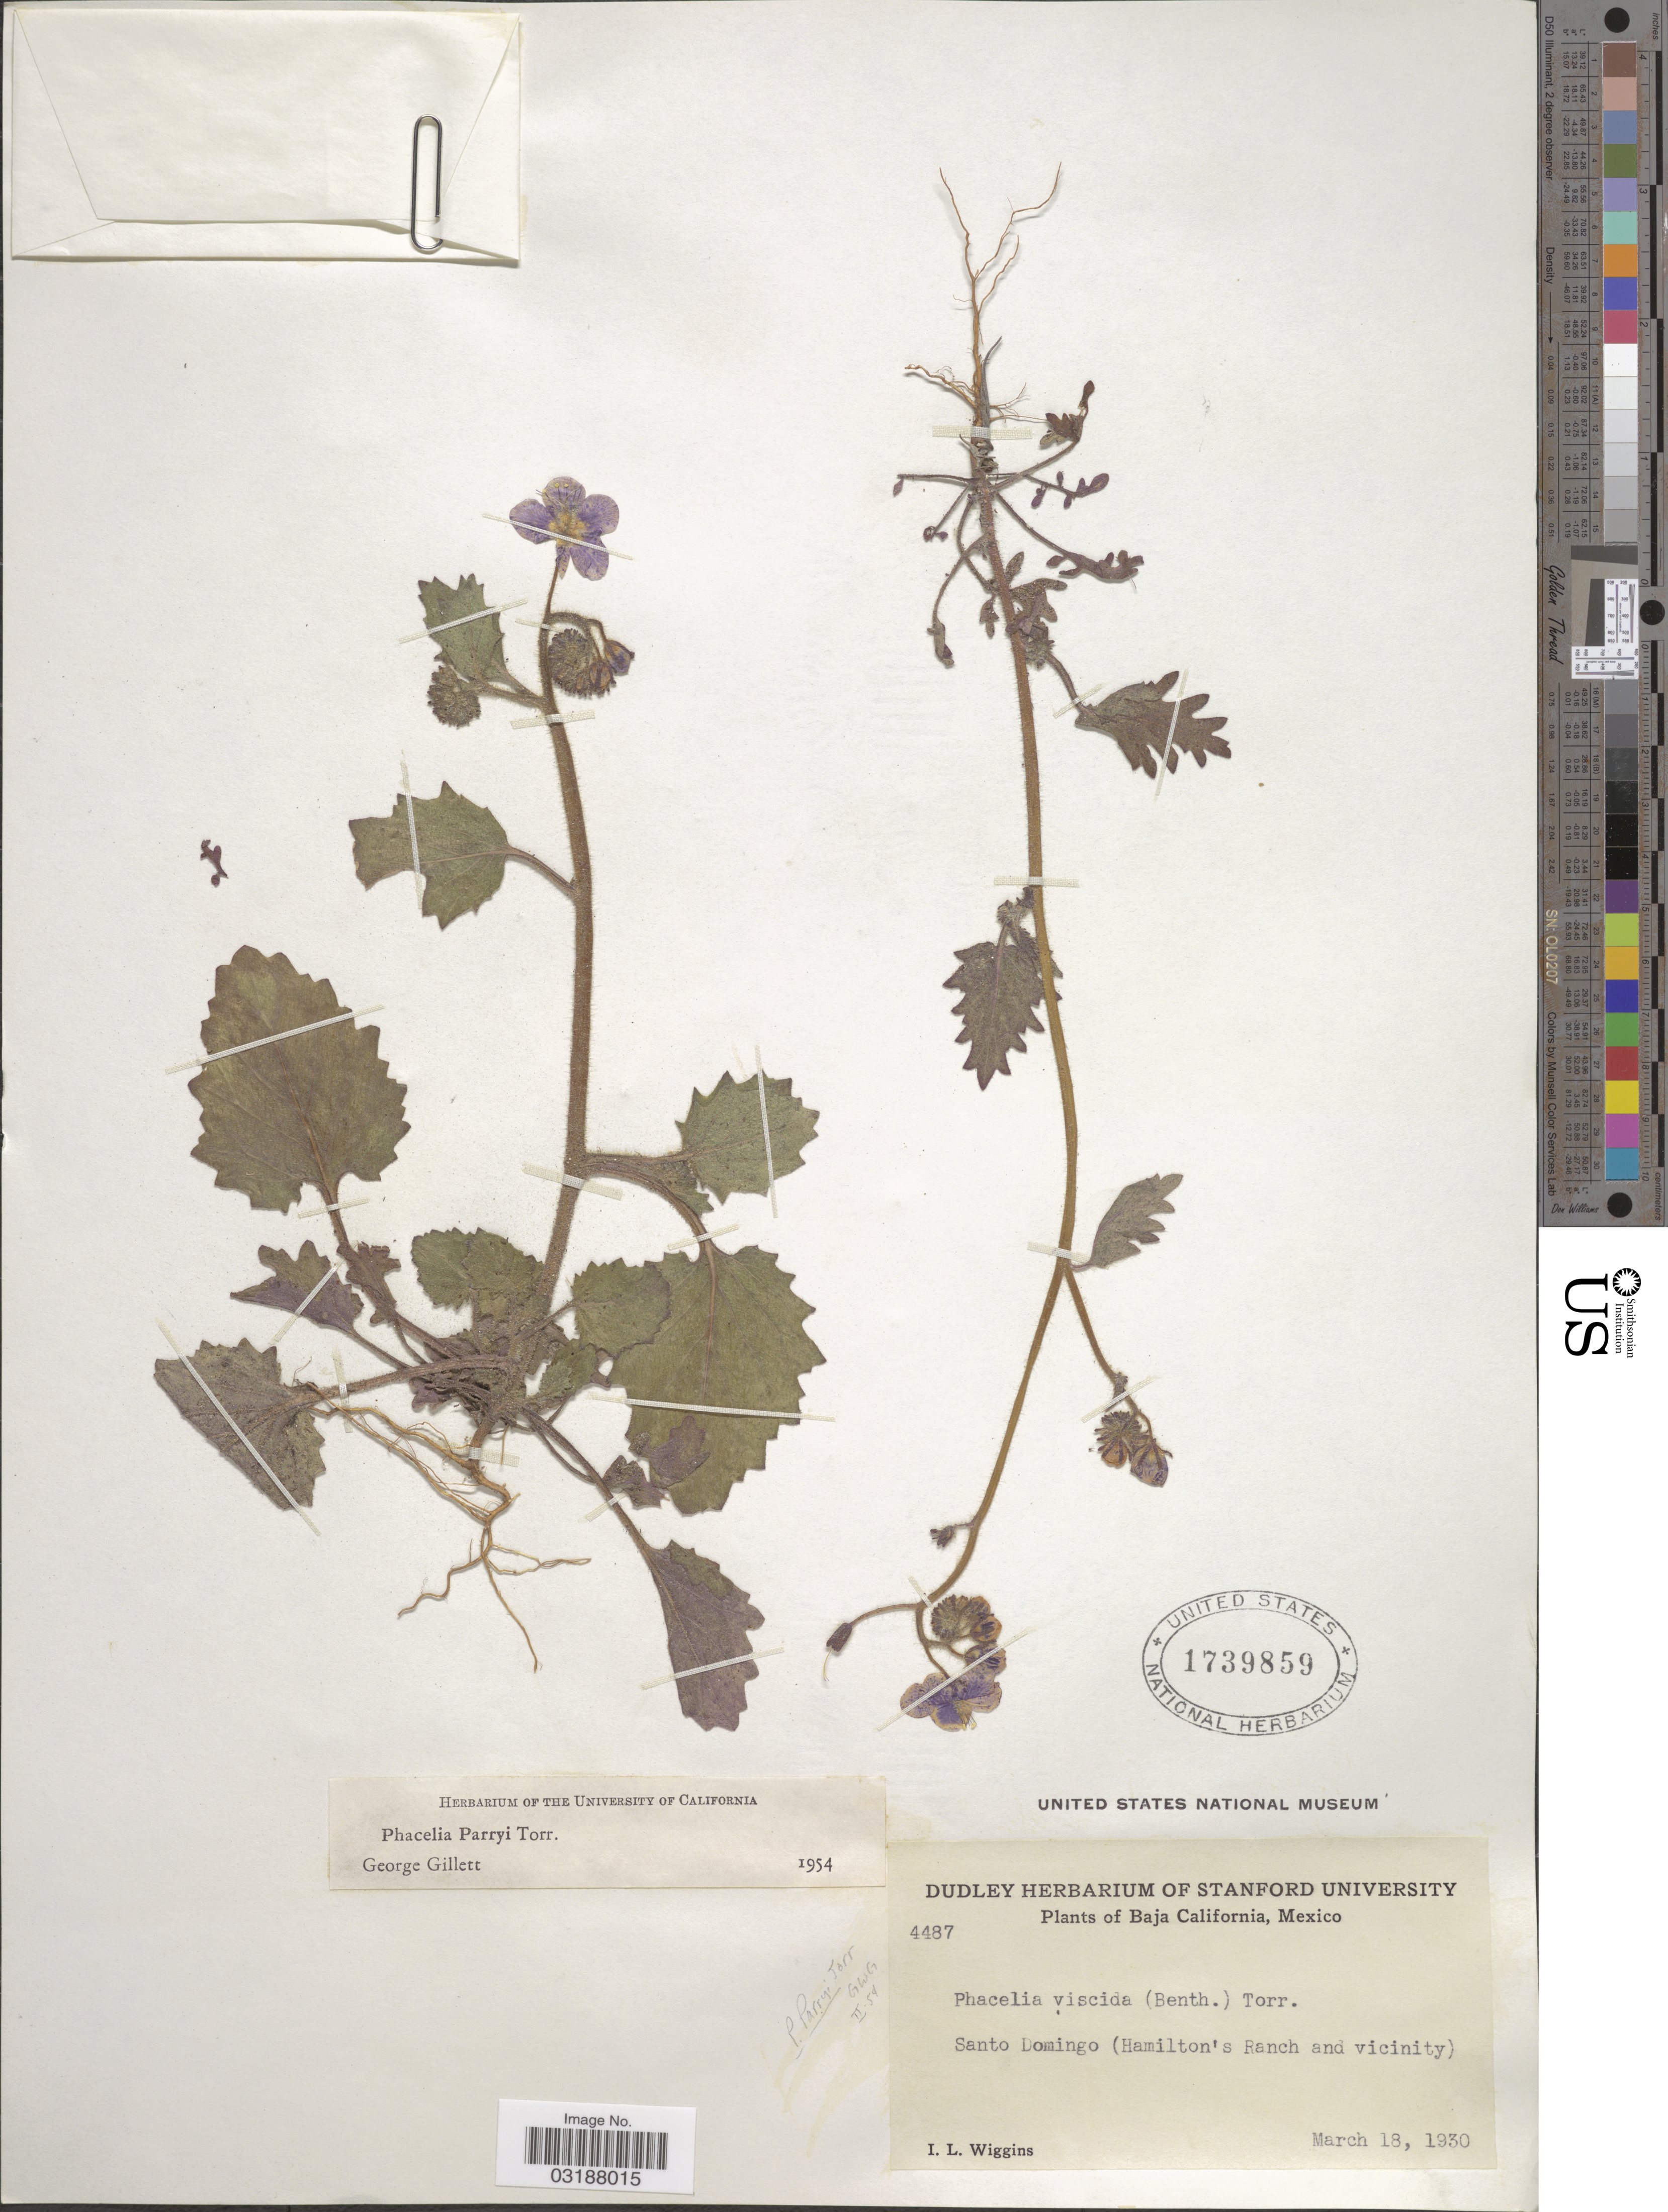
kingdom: Plantae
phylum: Tracheophyta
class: Magnoliopsida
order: Boraginales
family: Hydrophyllaceae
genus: Phacelia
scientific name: Phacelia parryi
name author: Torr. in Emory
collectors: I. L. Wiggins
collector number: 4487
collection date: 1930-03-18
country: Mexico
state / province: Baja California Sur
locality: Santo Domingo (Hamilton's Ranch and vicinity).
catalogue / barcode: US 1739859